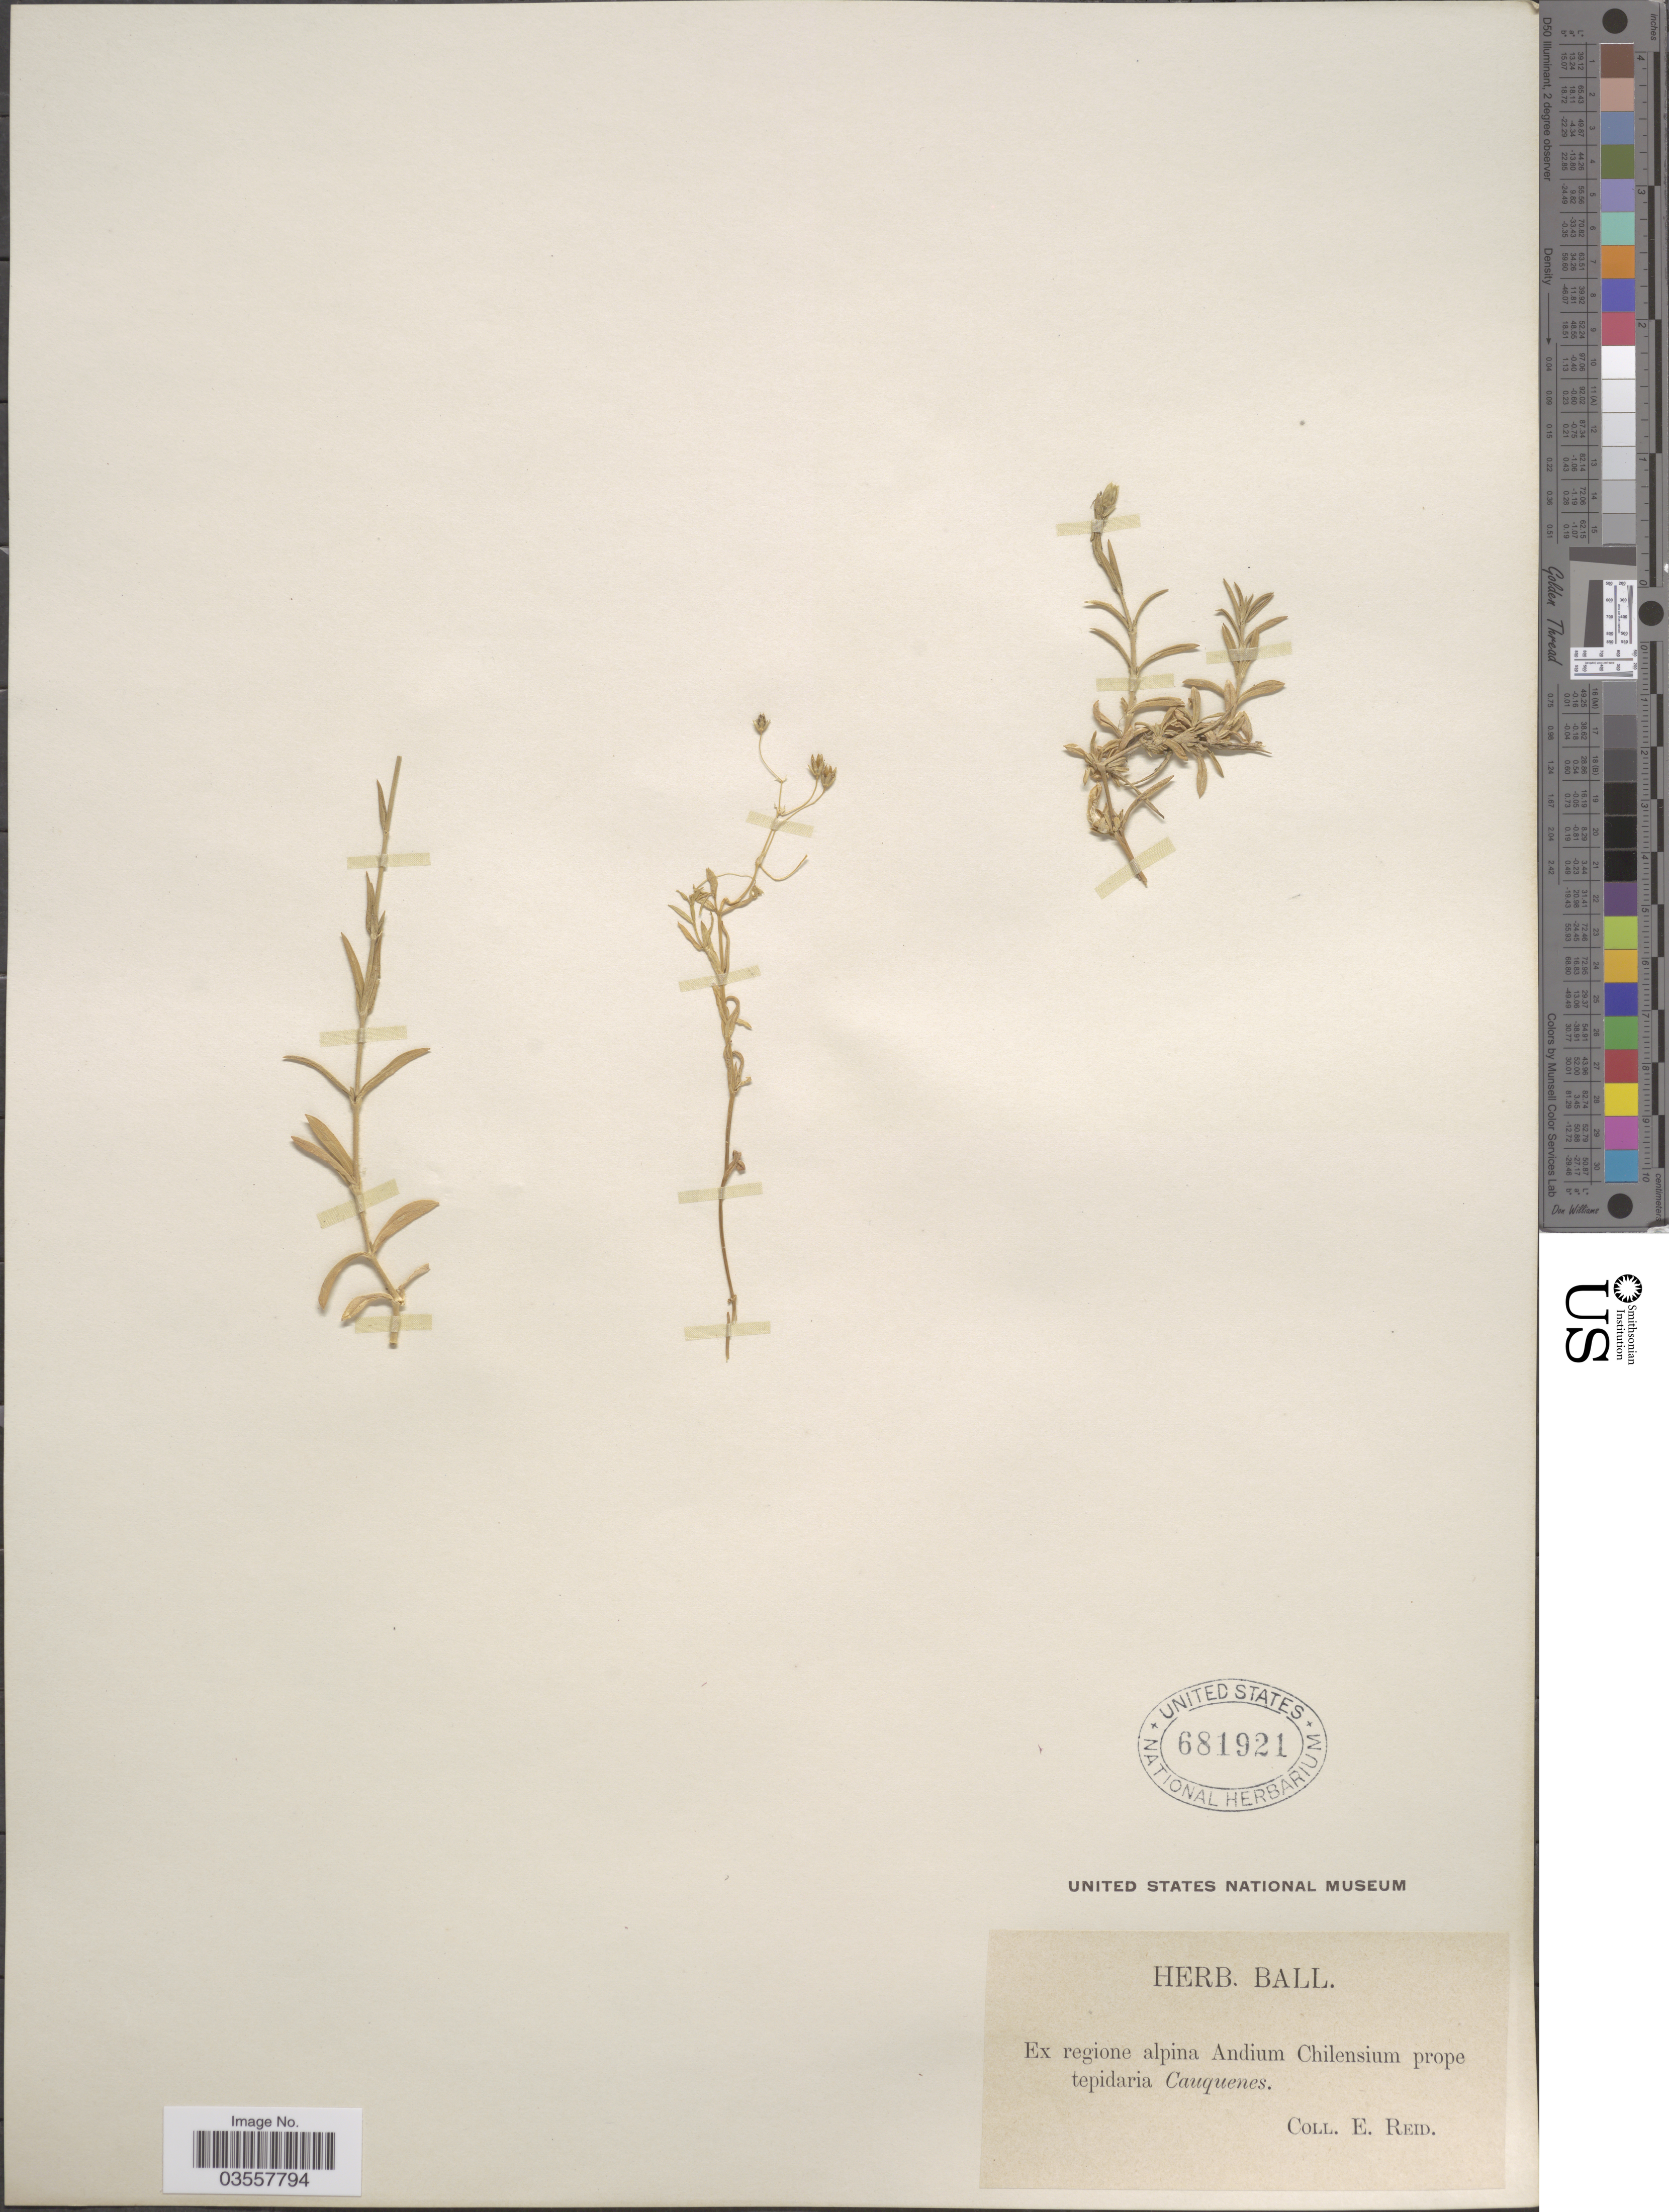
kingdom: Plantae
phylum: Tracheophyta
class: Magnoliopsida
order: Caryophyllales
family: Caryophyllaceae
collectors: E. Reid.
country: Chile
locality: Ex regione alpina Andium Chilensium prope tepidaria Cauquenes.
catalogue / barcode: US 681921